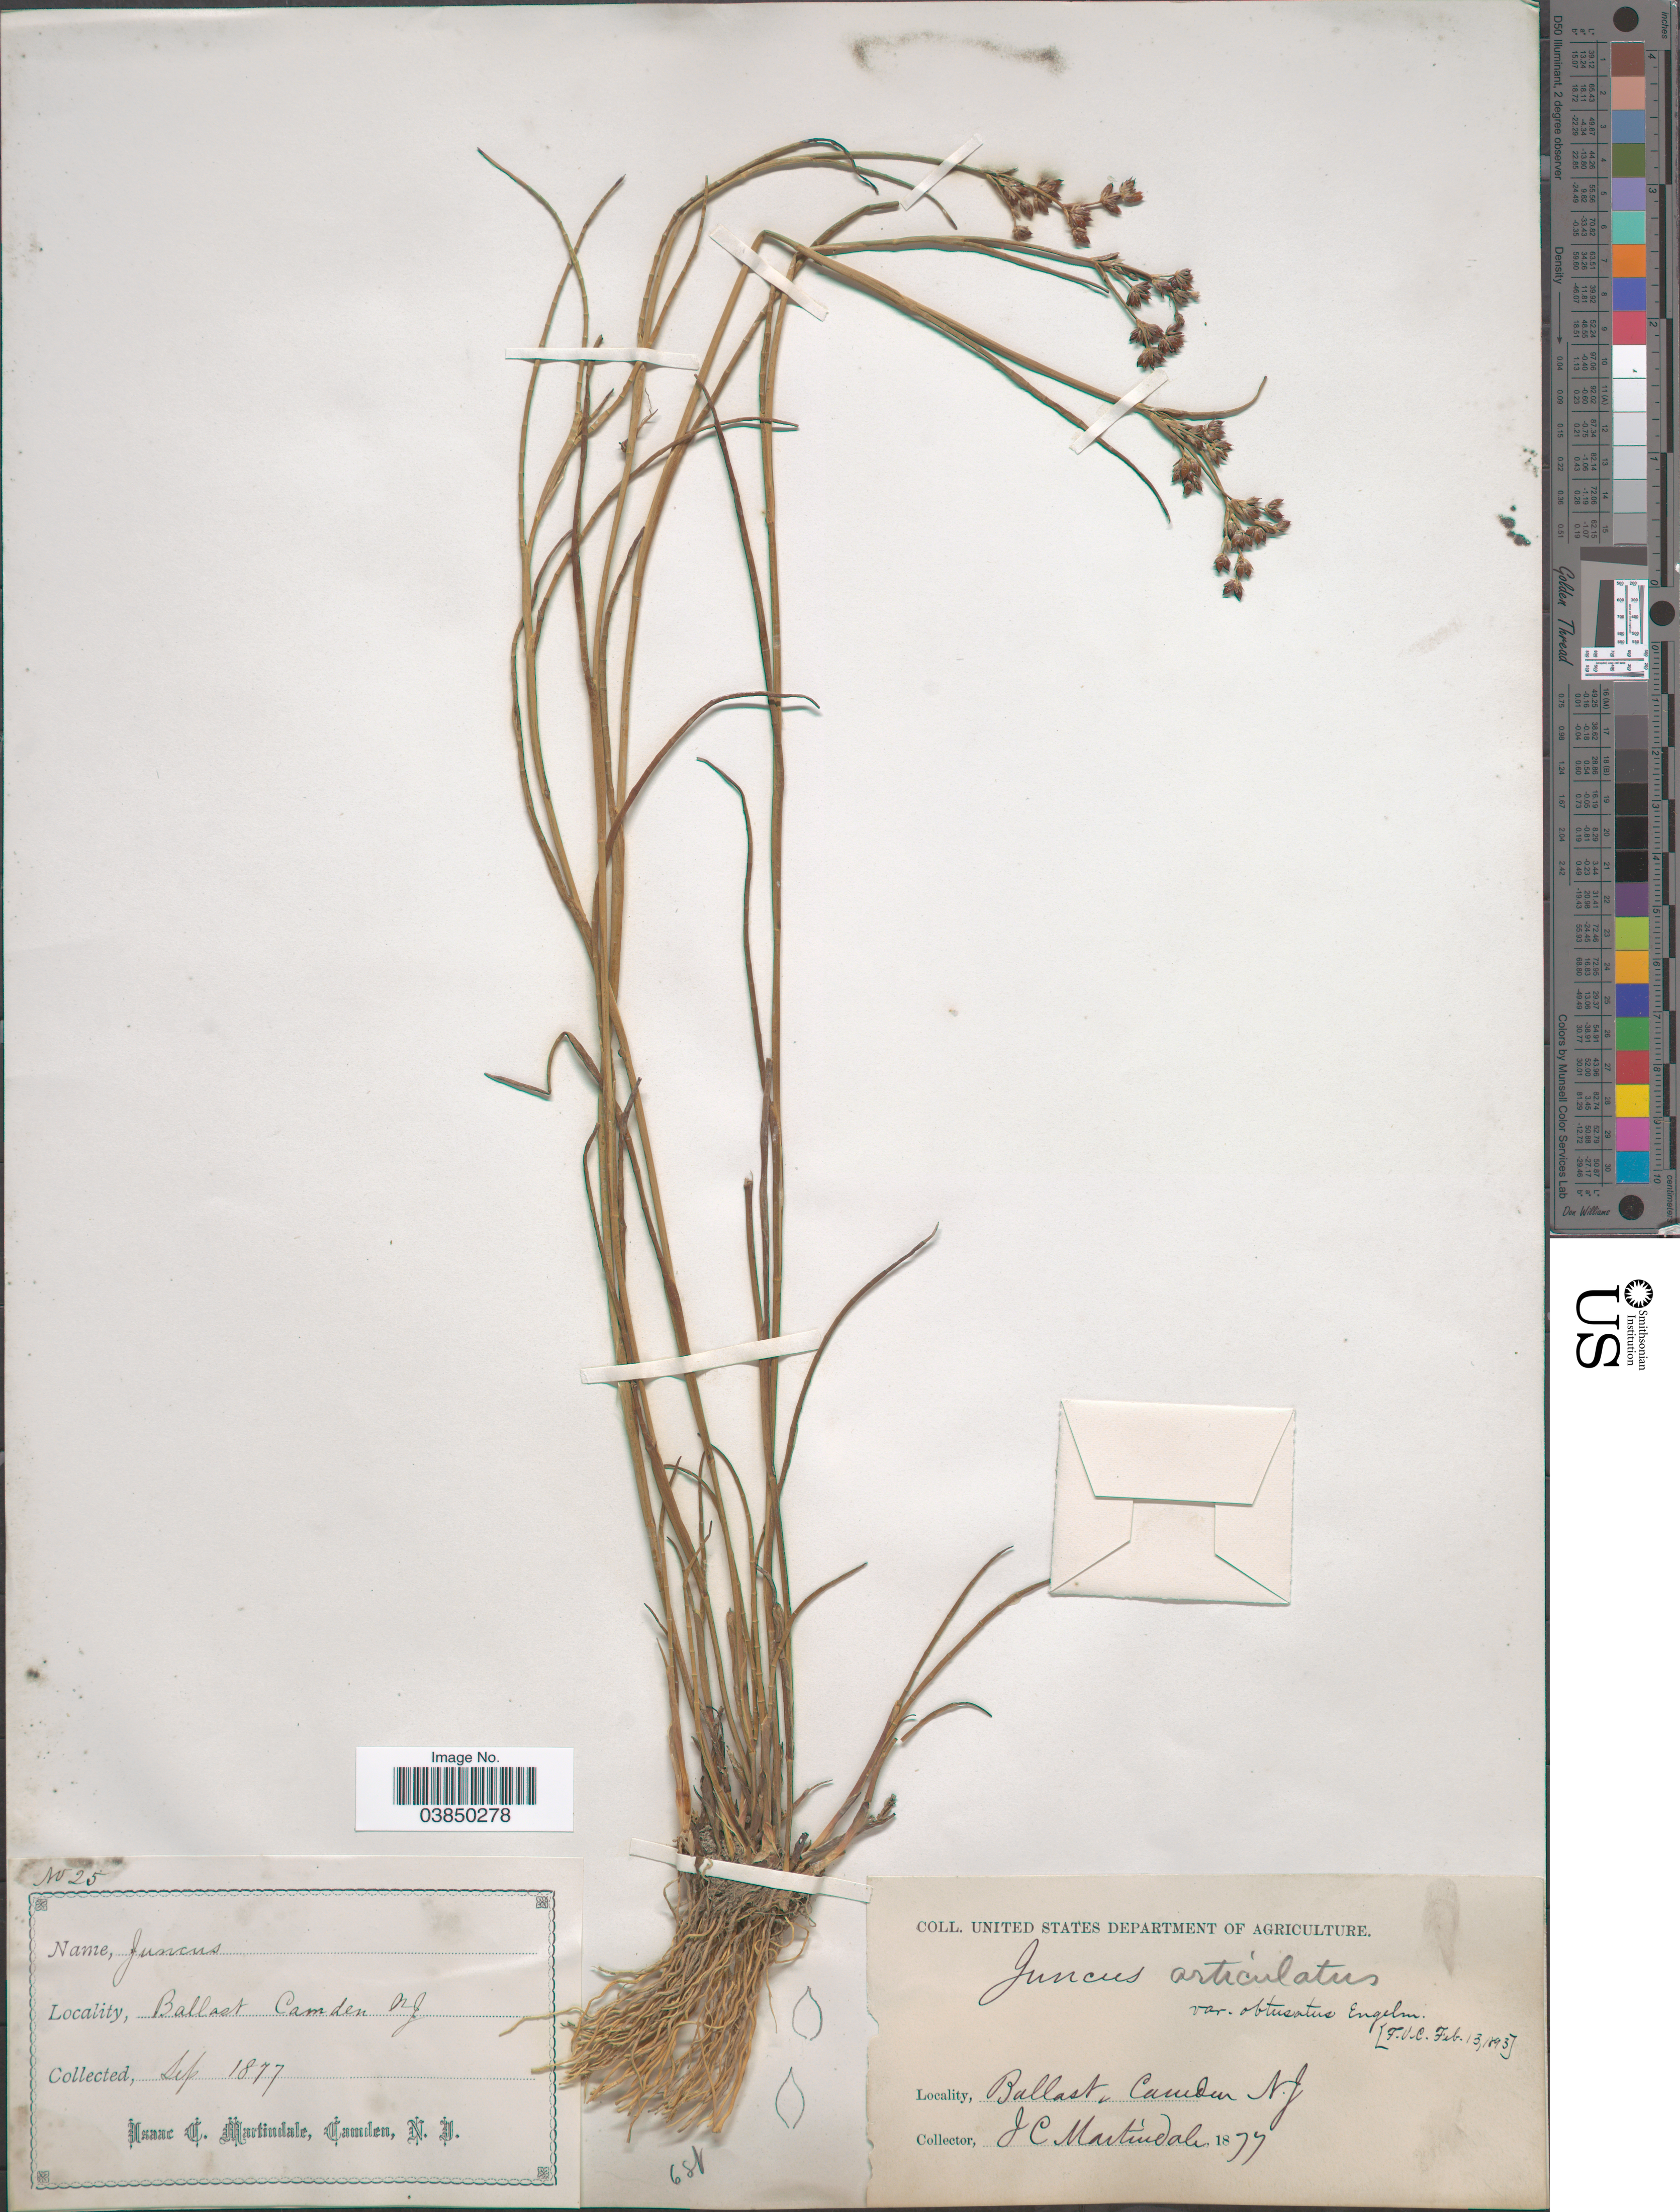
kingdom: Plantae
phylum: Tracheophyta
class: Liliopsida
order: Poales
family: Juncaceae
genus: Juncus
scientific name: Juncus articulatus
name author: L.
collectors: J. Martindale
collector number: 25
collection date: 1877-09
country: United States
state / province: New Jersey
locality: Ballast, Camden.